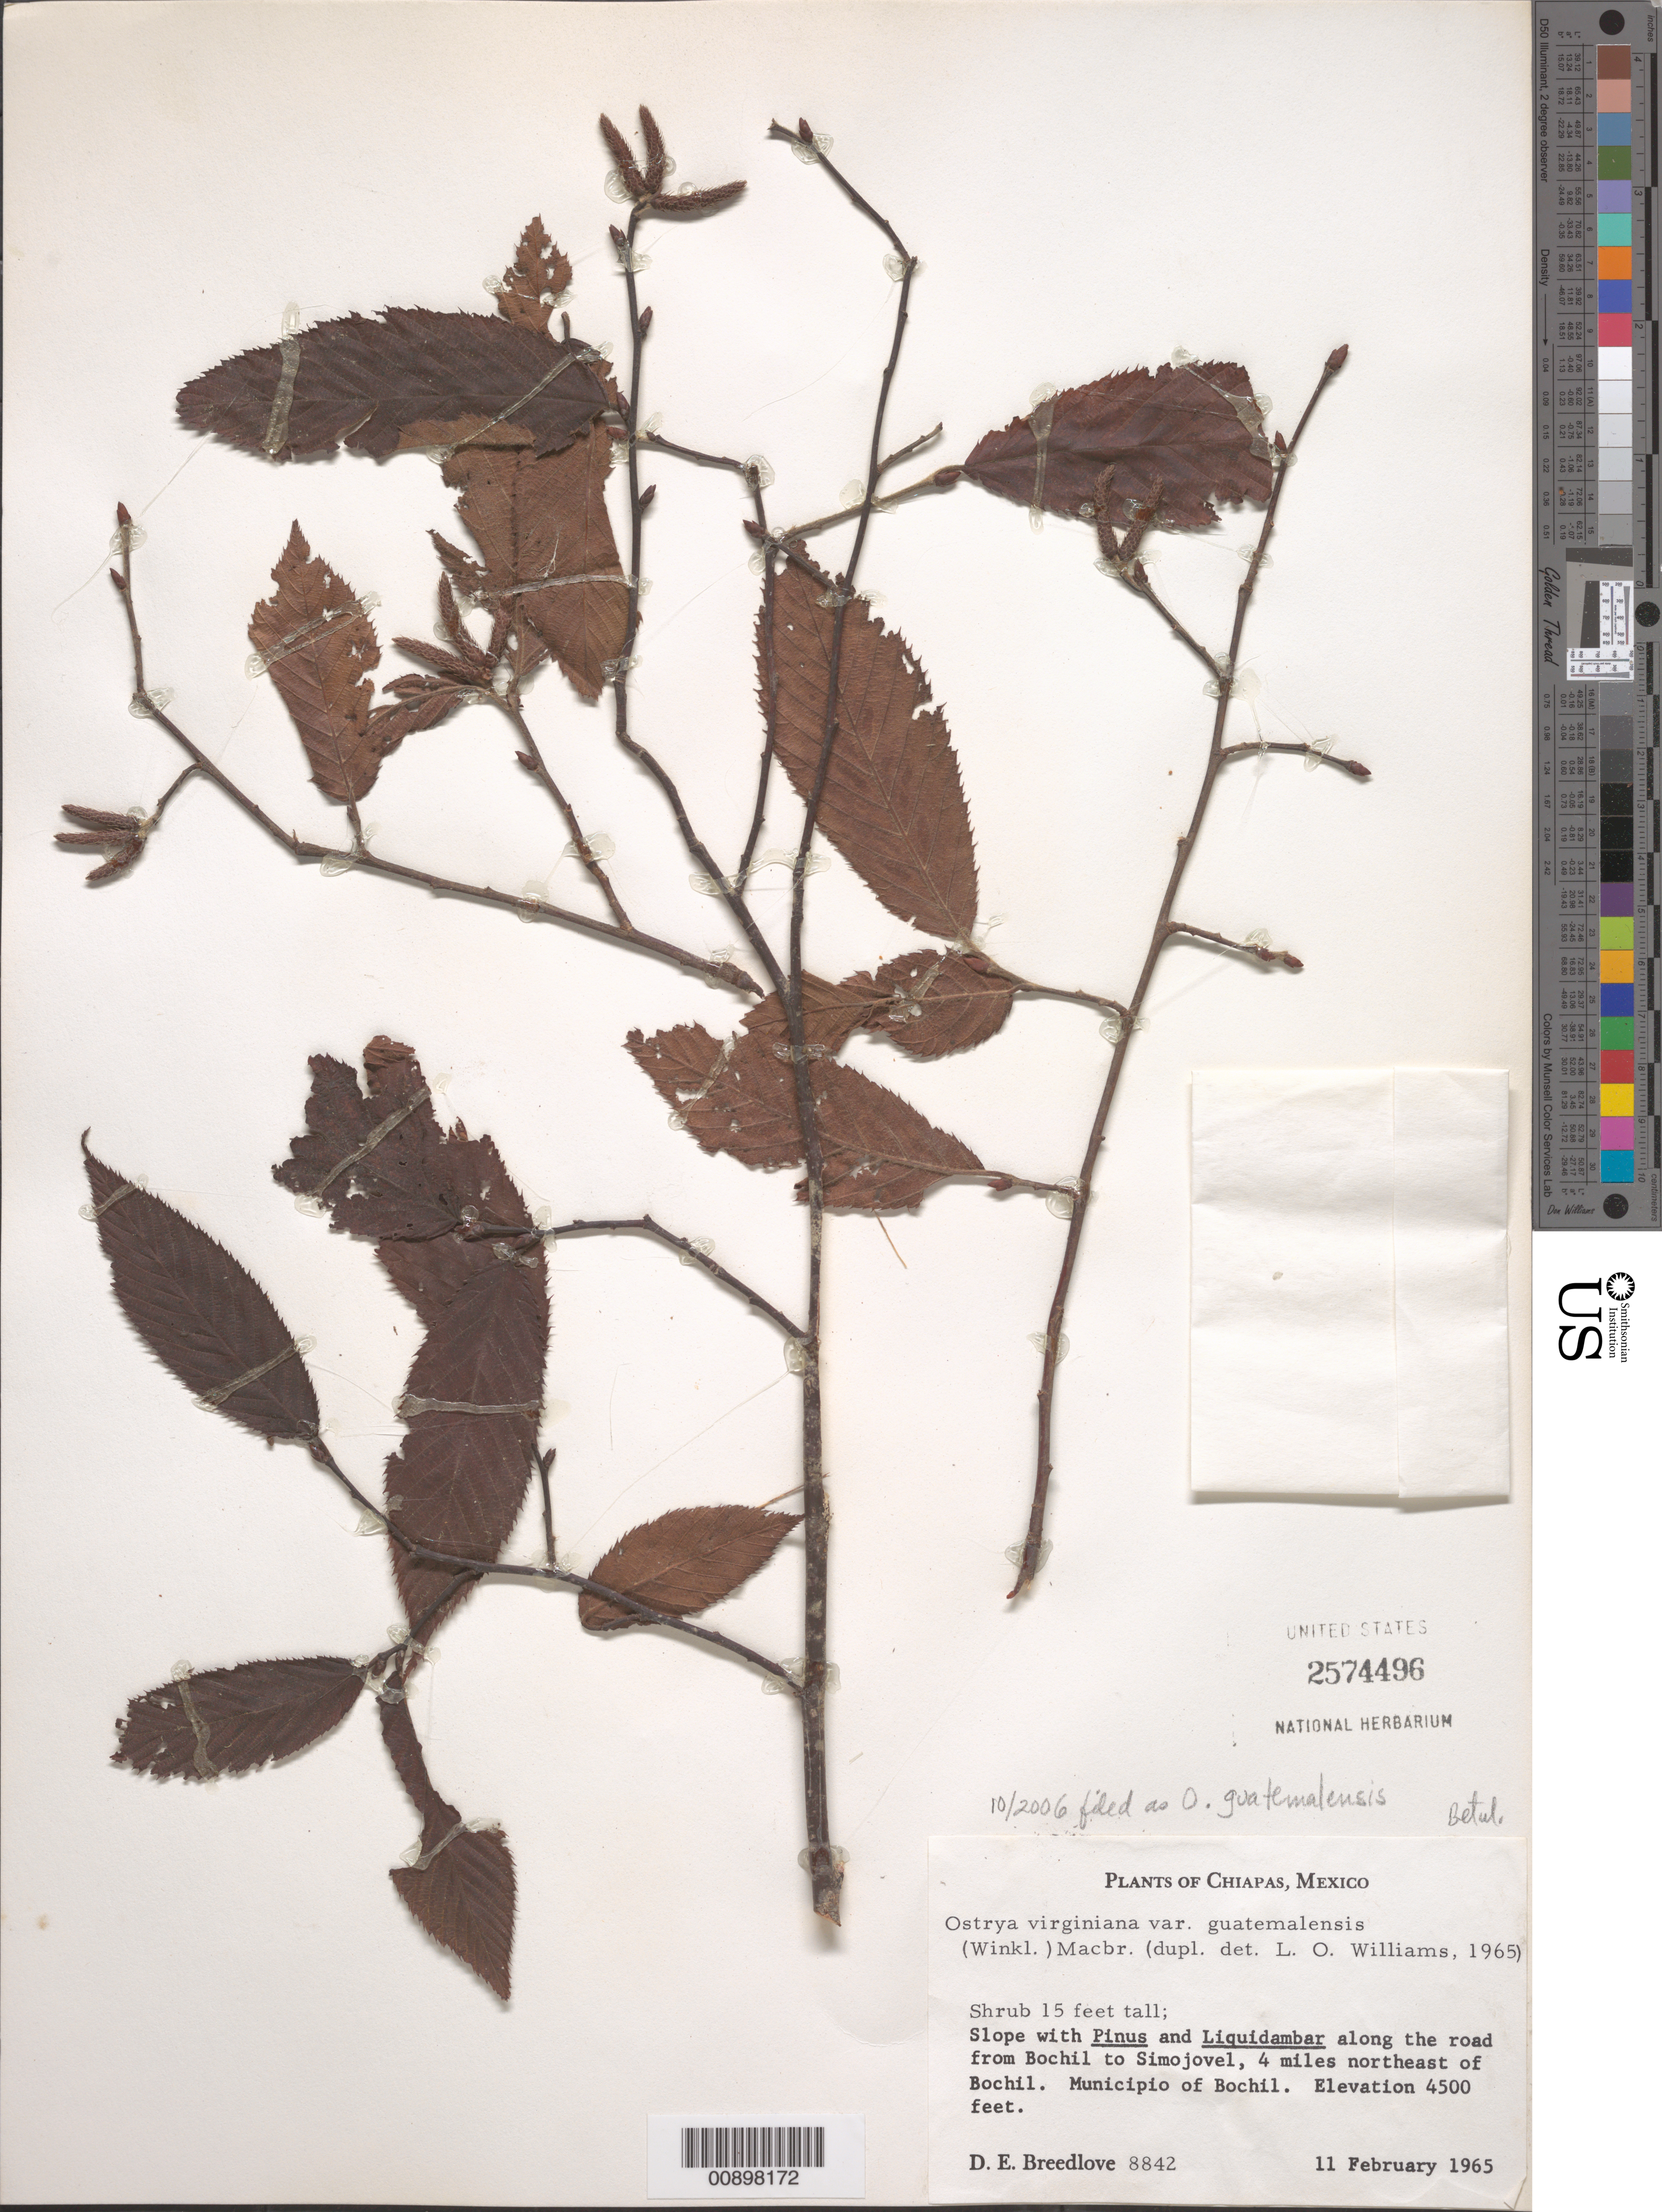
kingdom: Plantae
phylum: Tracheophyta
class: Magnoliopsida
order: Fagales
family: Betulaceae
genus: Ostrya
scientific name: Ostrya guatemalensis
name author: (H.J.P. Winkl.) Rose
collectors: D. E. Breedlove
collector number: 8842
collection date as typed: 11 Feb 1965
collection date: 1965-02-11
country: Mexico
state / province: Chiapas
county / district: Bochil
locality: Along road from Bochil to Simojovel, 4 miles northeast of Bochil. Municipio of Bochil, Chiapas.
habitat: Slope with Pinus and Liquidambar along road.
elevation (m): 1372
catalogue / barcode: US 2574496